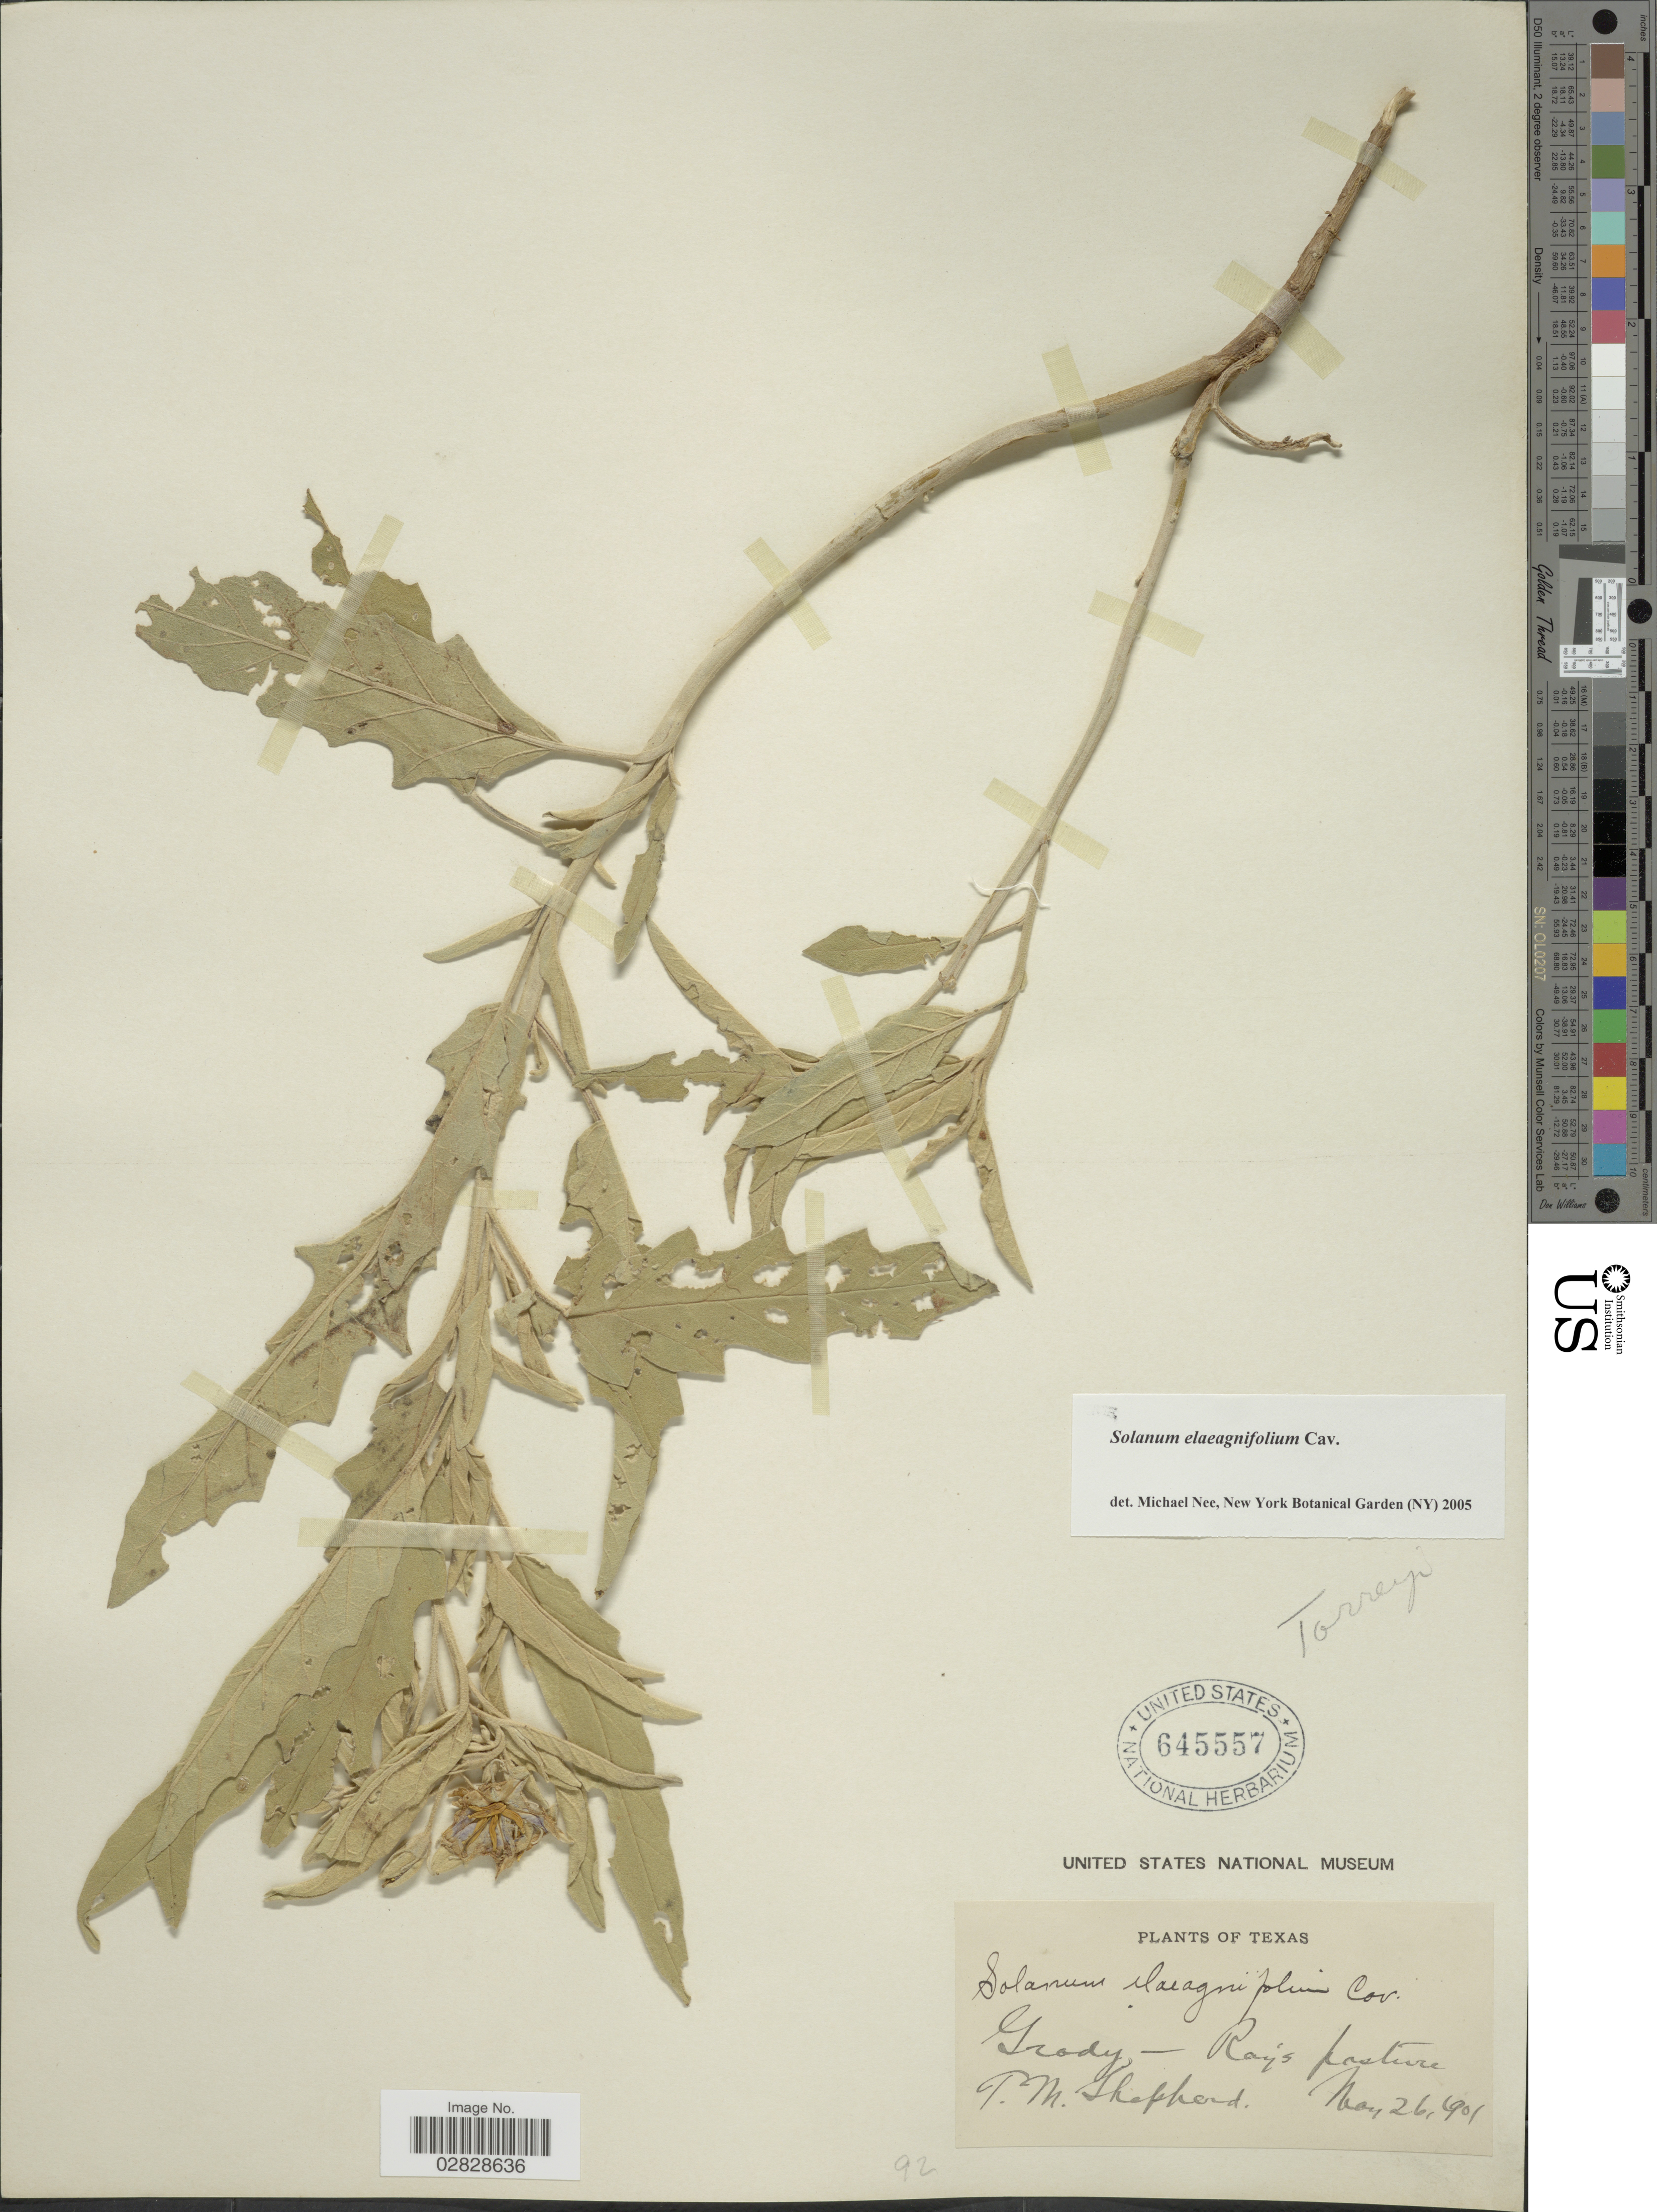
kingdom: Plantae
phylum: Tracheophyta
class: Magnoliopsida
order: Solanales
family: Solanaceae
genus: Solanum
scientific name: Solanum elaeagnifolium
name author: Cav.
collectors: T. Shepherd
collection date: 1901-05-26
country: United States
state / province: Texas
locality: Grody- Ray's pasture.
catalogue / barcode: US 645557